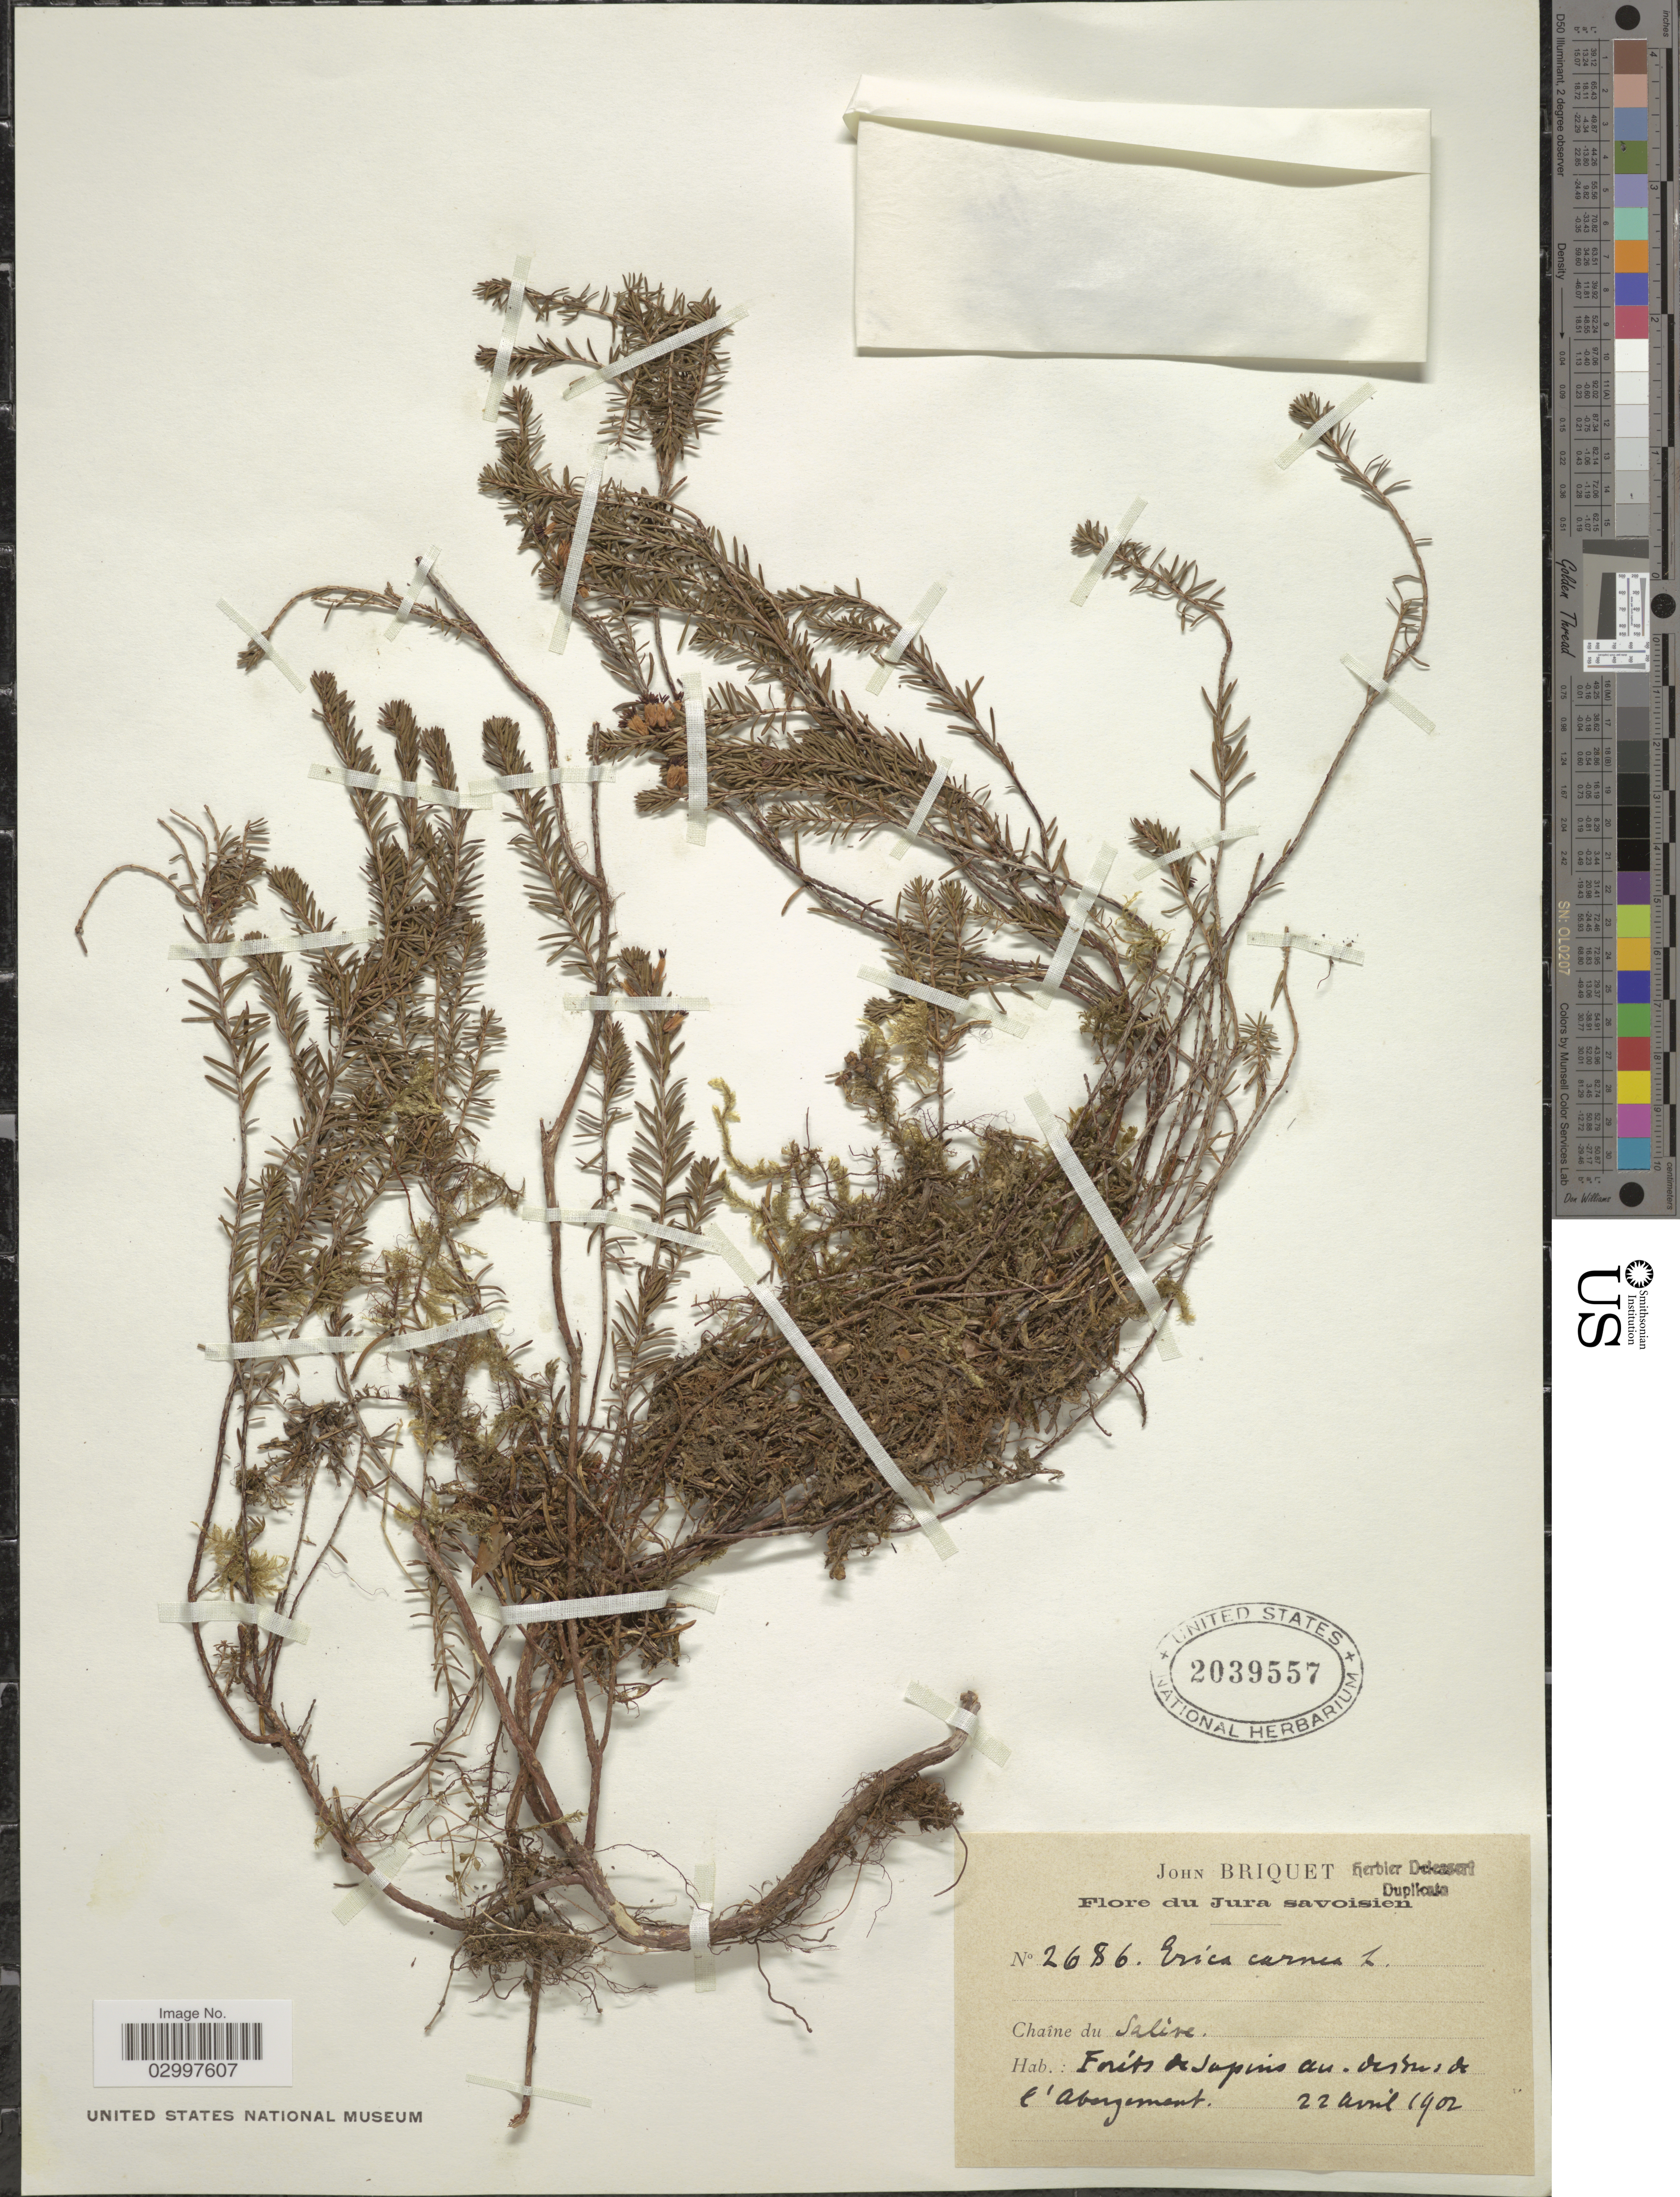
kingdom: Plantae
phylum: Tracheophyta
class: Magnoliopsida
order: Ericales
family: Ericaceae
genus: Erica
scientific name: Erica carnea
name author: L.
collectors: J. I. Briquet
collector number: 2686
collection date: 1902-04-22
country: Switzerland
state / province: Jura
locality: Jura savoisien. Foréts de Sapins au dessus de l'Abergement.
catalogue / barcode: US 2039557